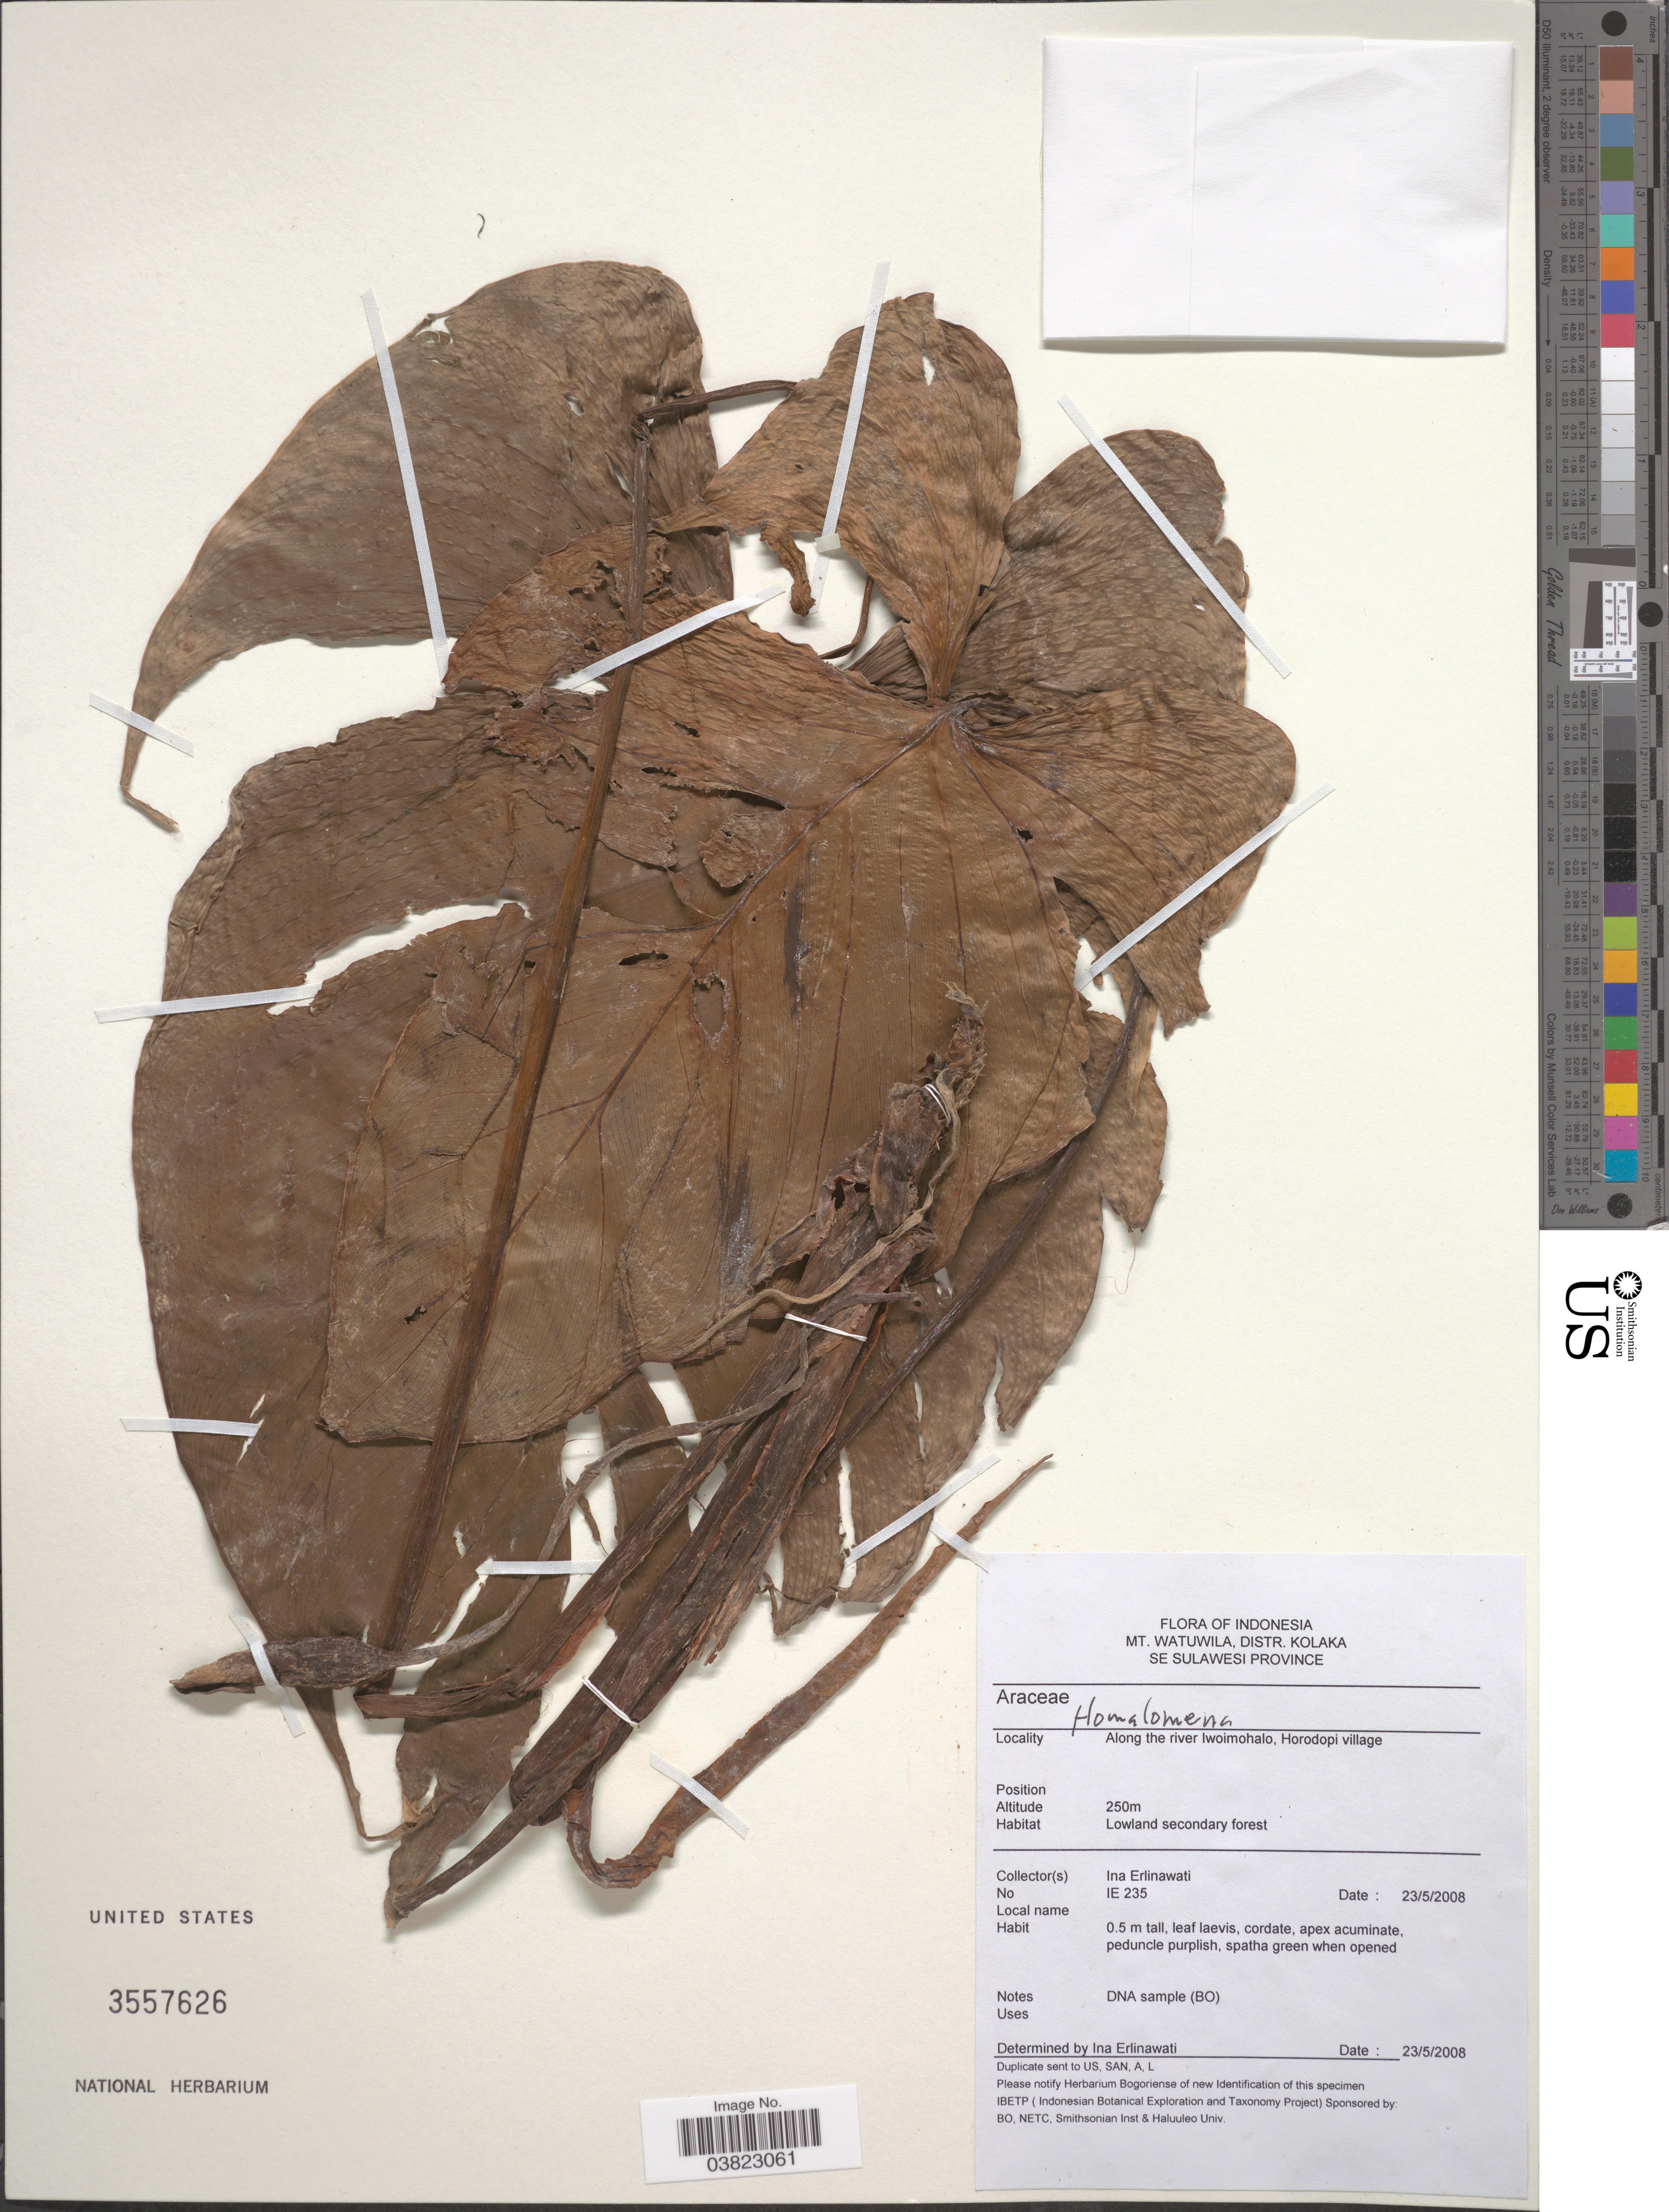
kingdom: Plantae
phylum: Tracheophyta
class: Liliopsida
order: Alismatales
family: Araceae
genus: Homalomena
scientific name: Homalomena sp.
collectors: I. Erlinawati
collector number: IE 235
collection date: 2008-05-23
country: Indonesia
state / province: Sulawesi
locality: Mt. Watuwila, Distr. Kolaka. SE Sulawesi Province. Along the river Iwoimohalo, Horodopi village.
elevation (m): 250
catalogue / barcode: US 3557626